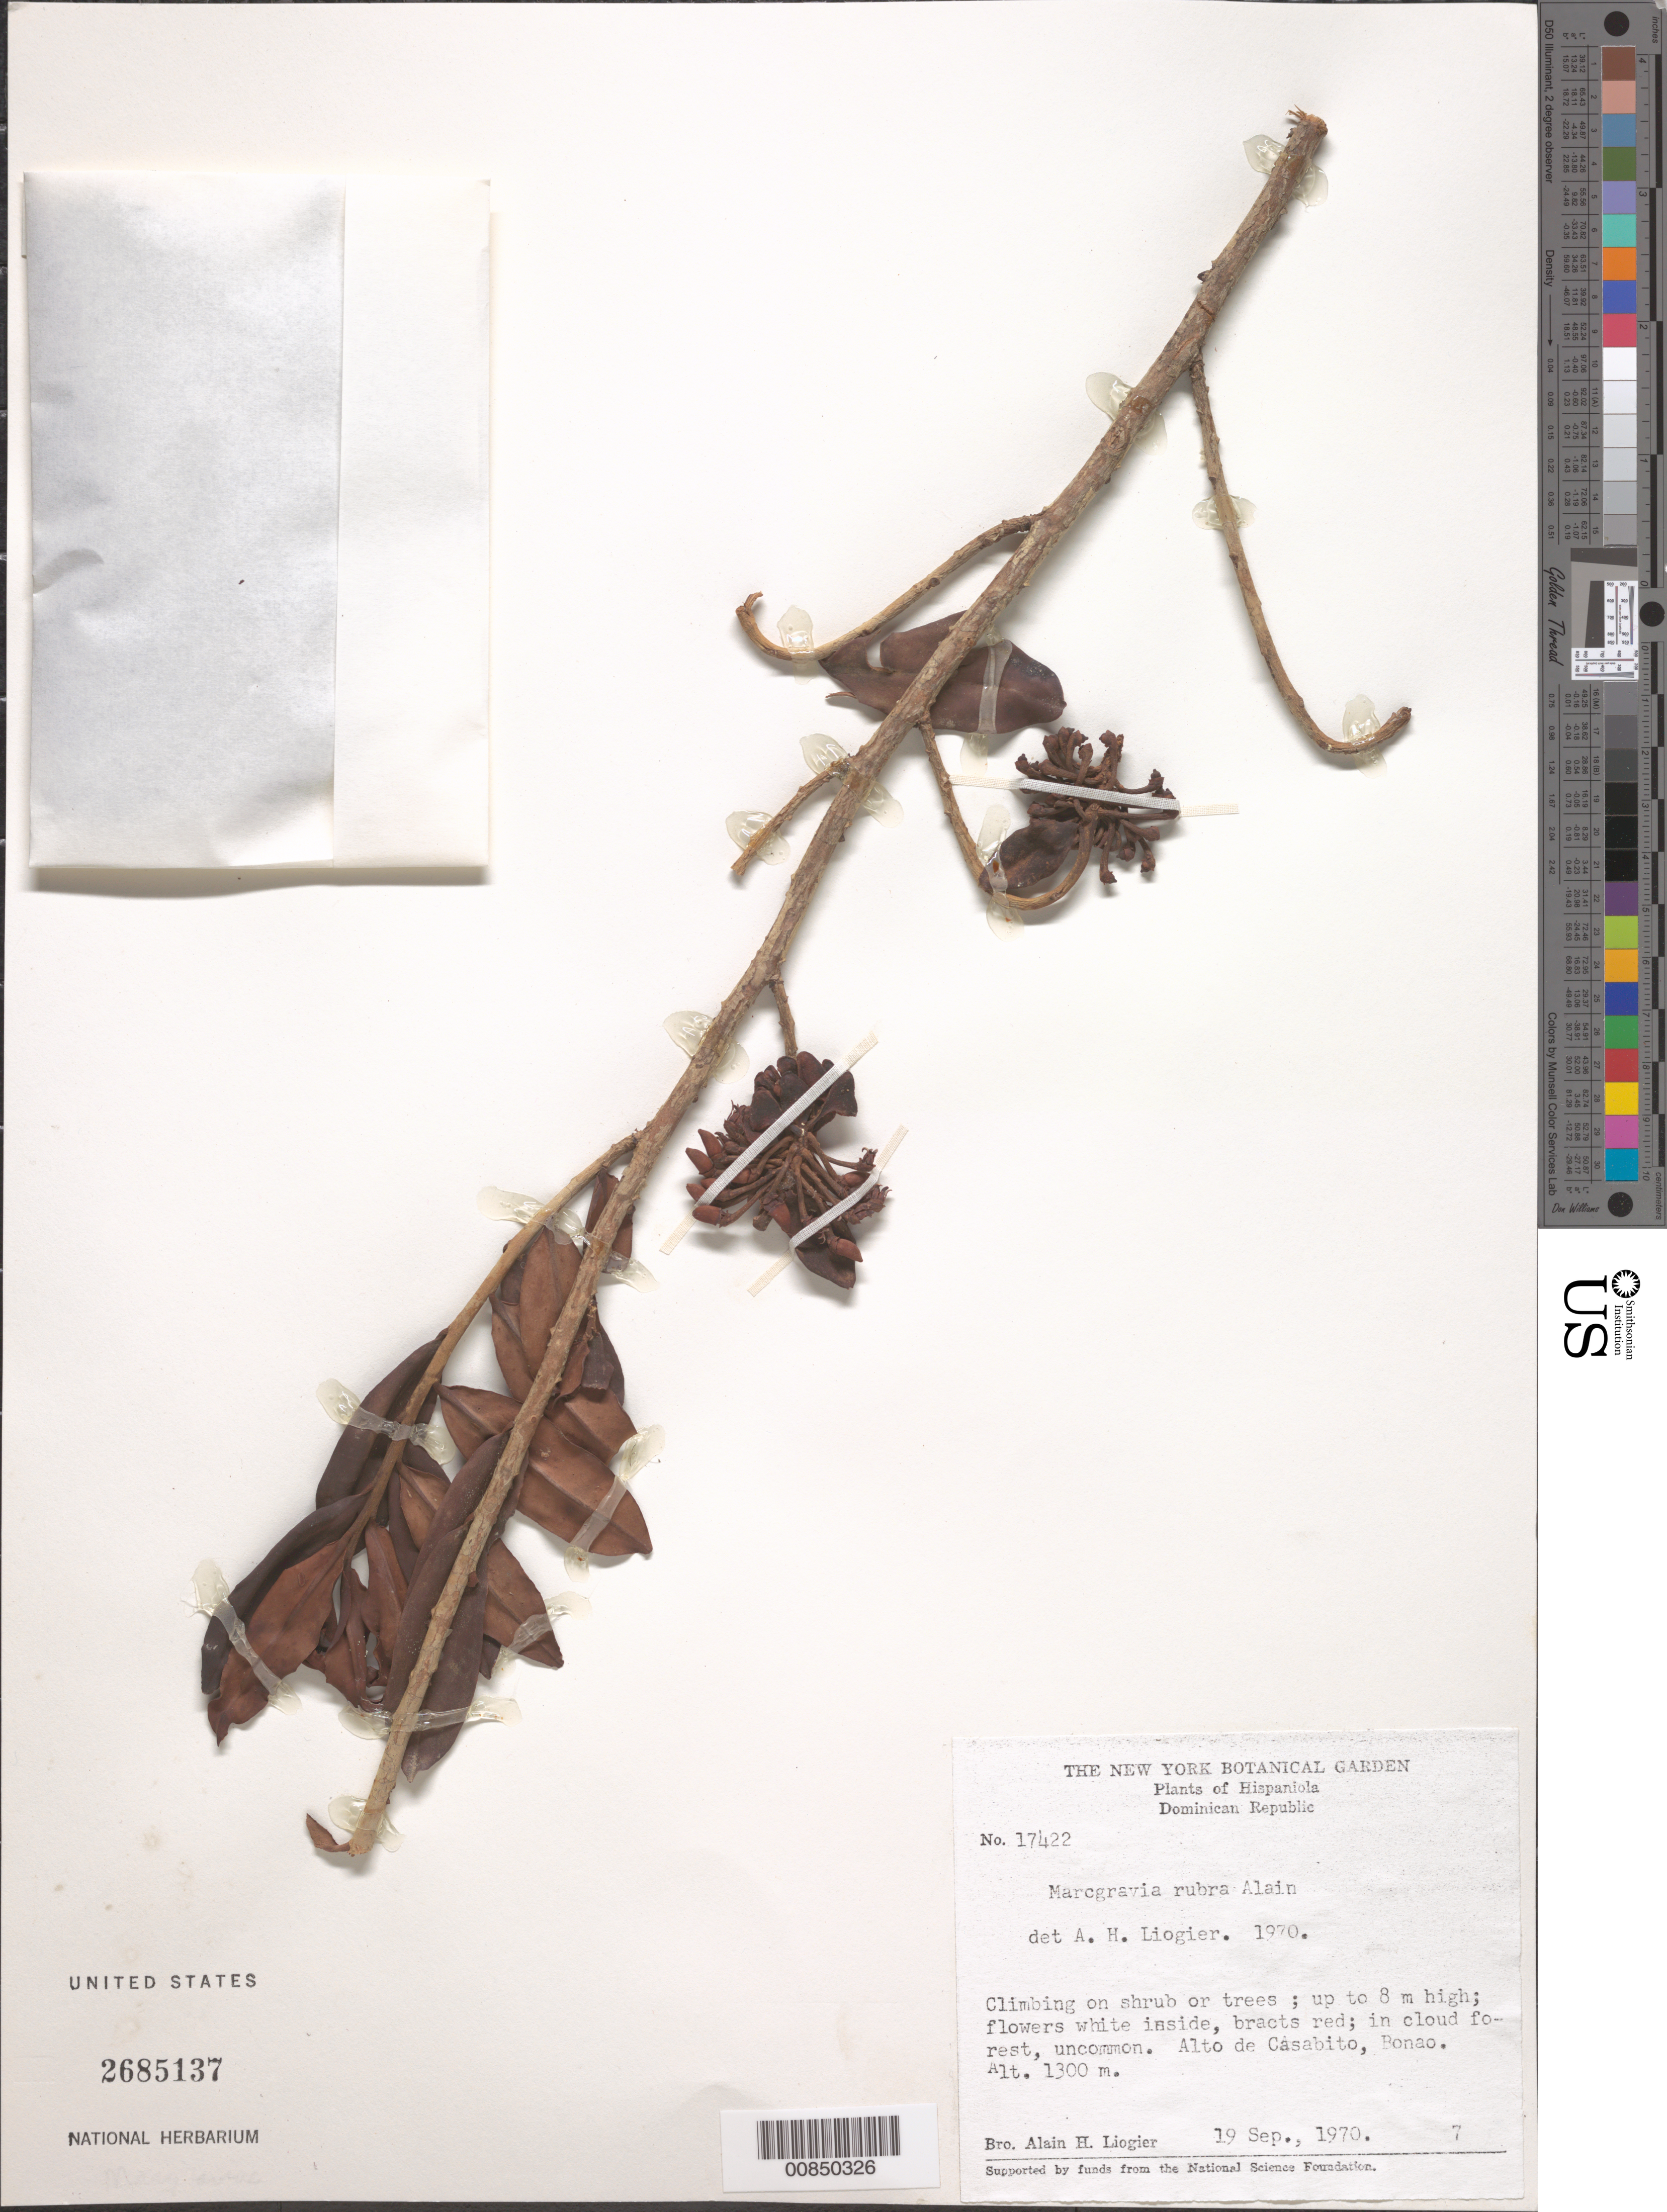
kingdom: Plantae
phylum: Tracheophyta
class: Magnoliopsida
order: Ericales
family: Marcgraviaceae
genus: Marcgravia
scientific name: Marcgravia rubra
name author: Alain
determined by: Liogier, Alain H.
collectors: A. H. Liogier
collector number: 17422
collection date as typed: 10 Aug 1968 to 19 Aug 1968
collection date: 1968-08-10/1968-08-19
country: Dominican Republic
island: Hispaniola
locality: Alto de Casabito, Bonao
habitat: On shrubs or trees in cloud forest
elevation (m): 1300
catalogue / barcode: US 2685137